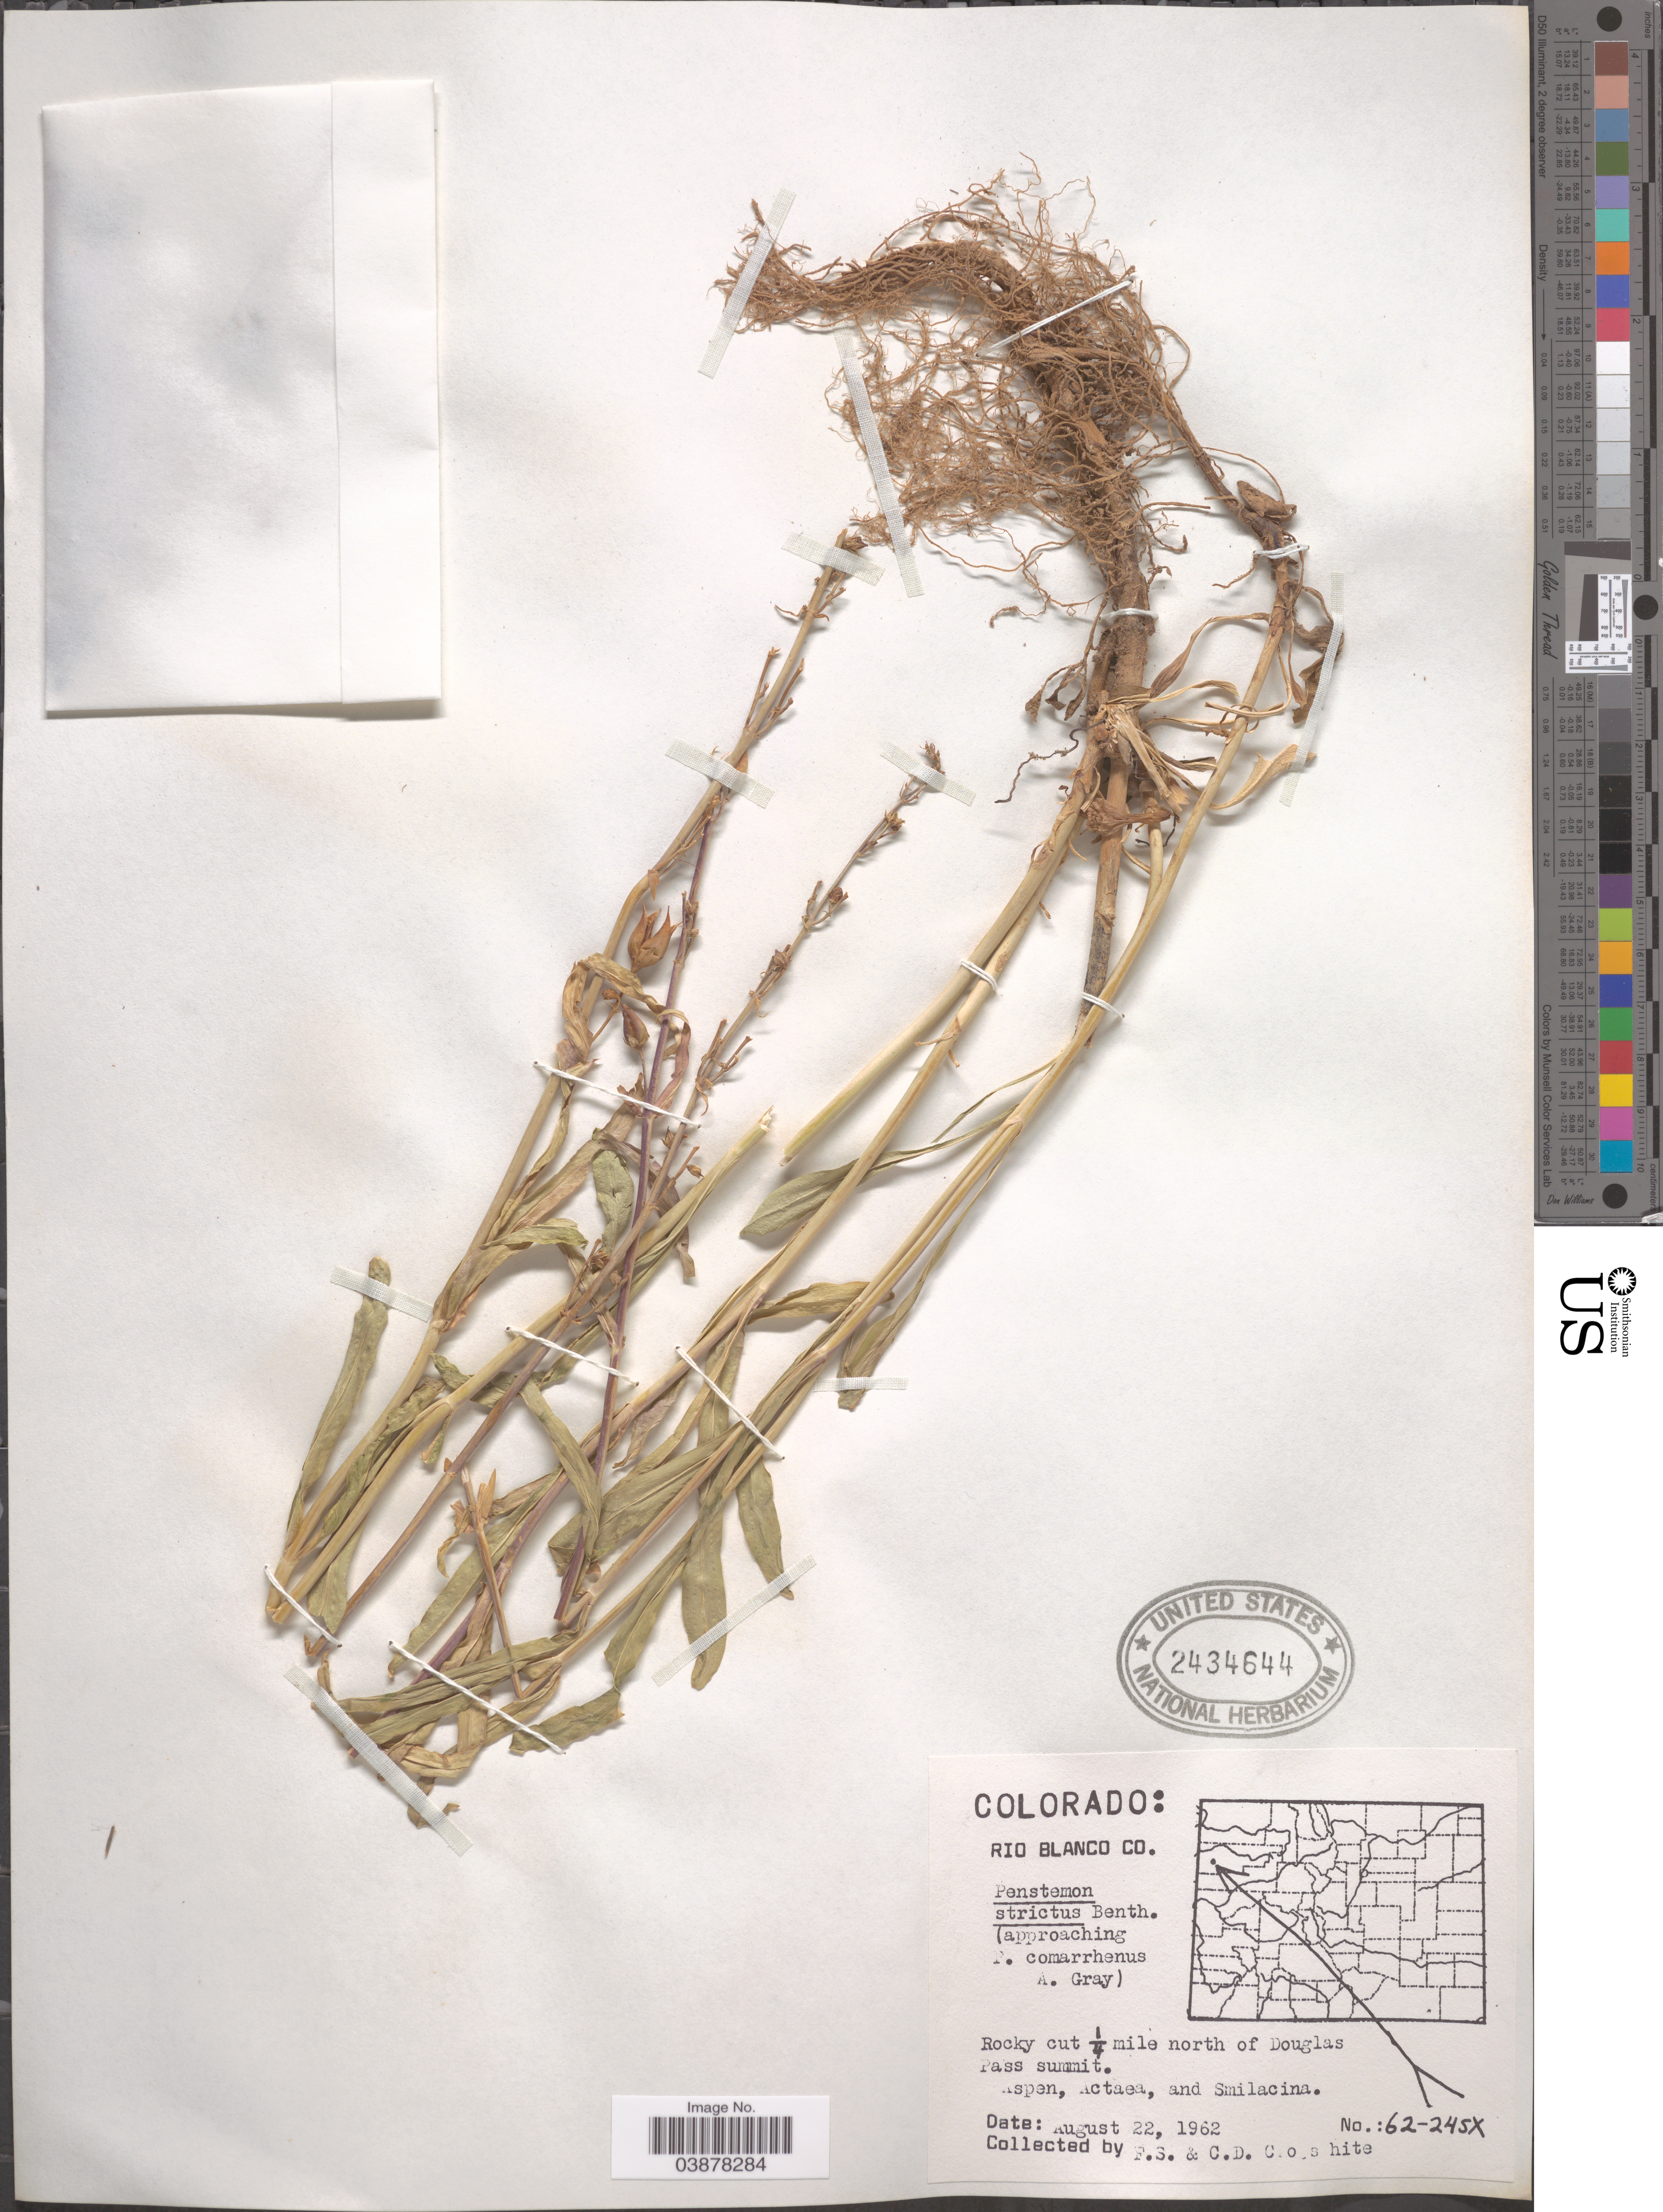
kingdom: Plantae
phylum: Tracheophyta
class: Magnoliopsida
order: Lamiales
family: Plantaginaceae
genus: Penstemon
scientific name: Penstemon strictus subsp. strictus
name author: Benth.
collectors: F. Crosswhite & C. Crosswhite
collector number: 62-245X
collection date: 1962-08-22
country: United States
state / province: Colorado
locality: Rio Blanco Co. Rocky cut ¼ mile north of Douglas Pass summit.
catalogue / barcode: US 2434644